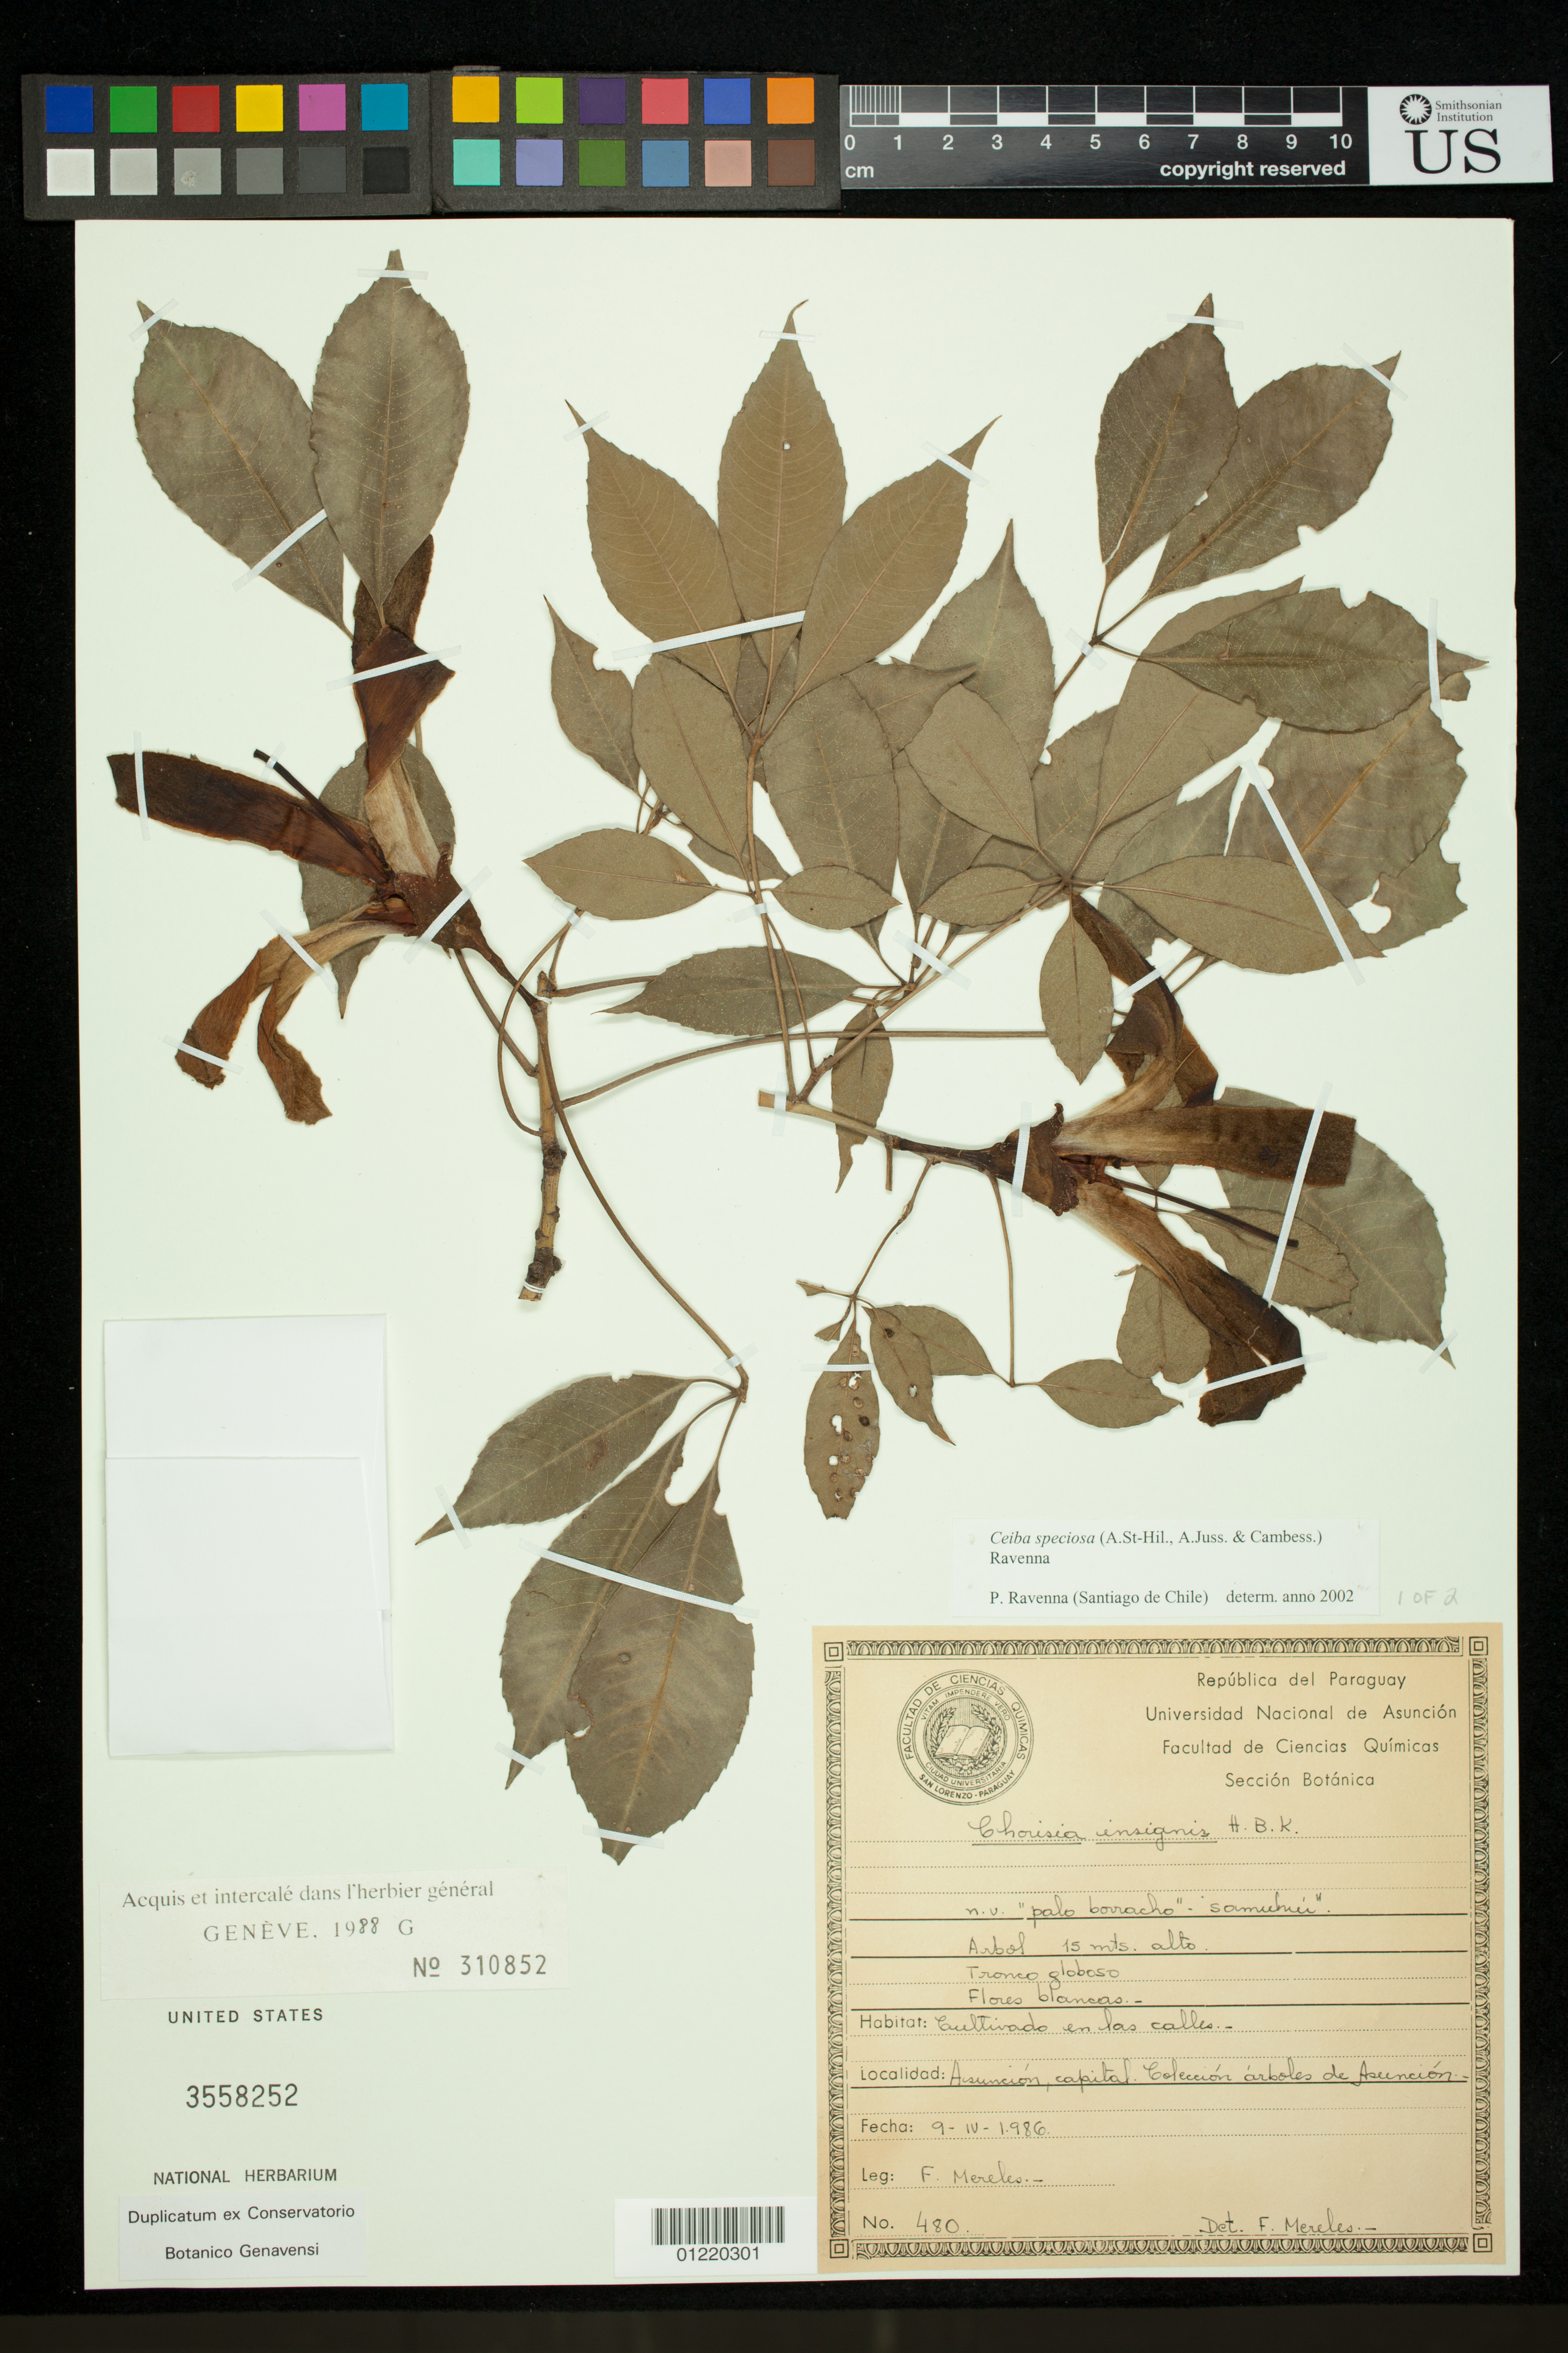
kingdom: Plantae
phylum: Tracheophyta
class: Magnoliopsida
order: Malvales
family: Malvaceae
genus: Ceiba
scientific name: Ceiba speciosa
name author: (A. St.-Hil.) Ravenna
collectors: F. Mereles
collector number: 480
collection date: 1986-04-09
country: Paraguay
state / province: Asunción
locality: Cultivado en las calles, Asunción, Capital. Coleccion arboles de Asunción.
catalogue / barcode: US 3558252